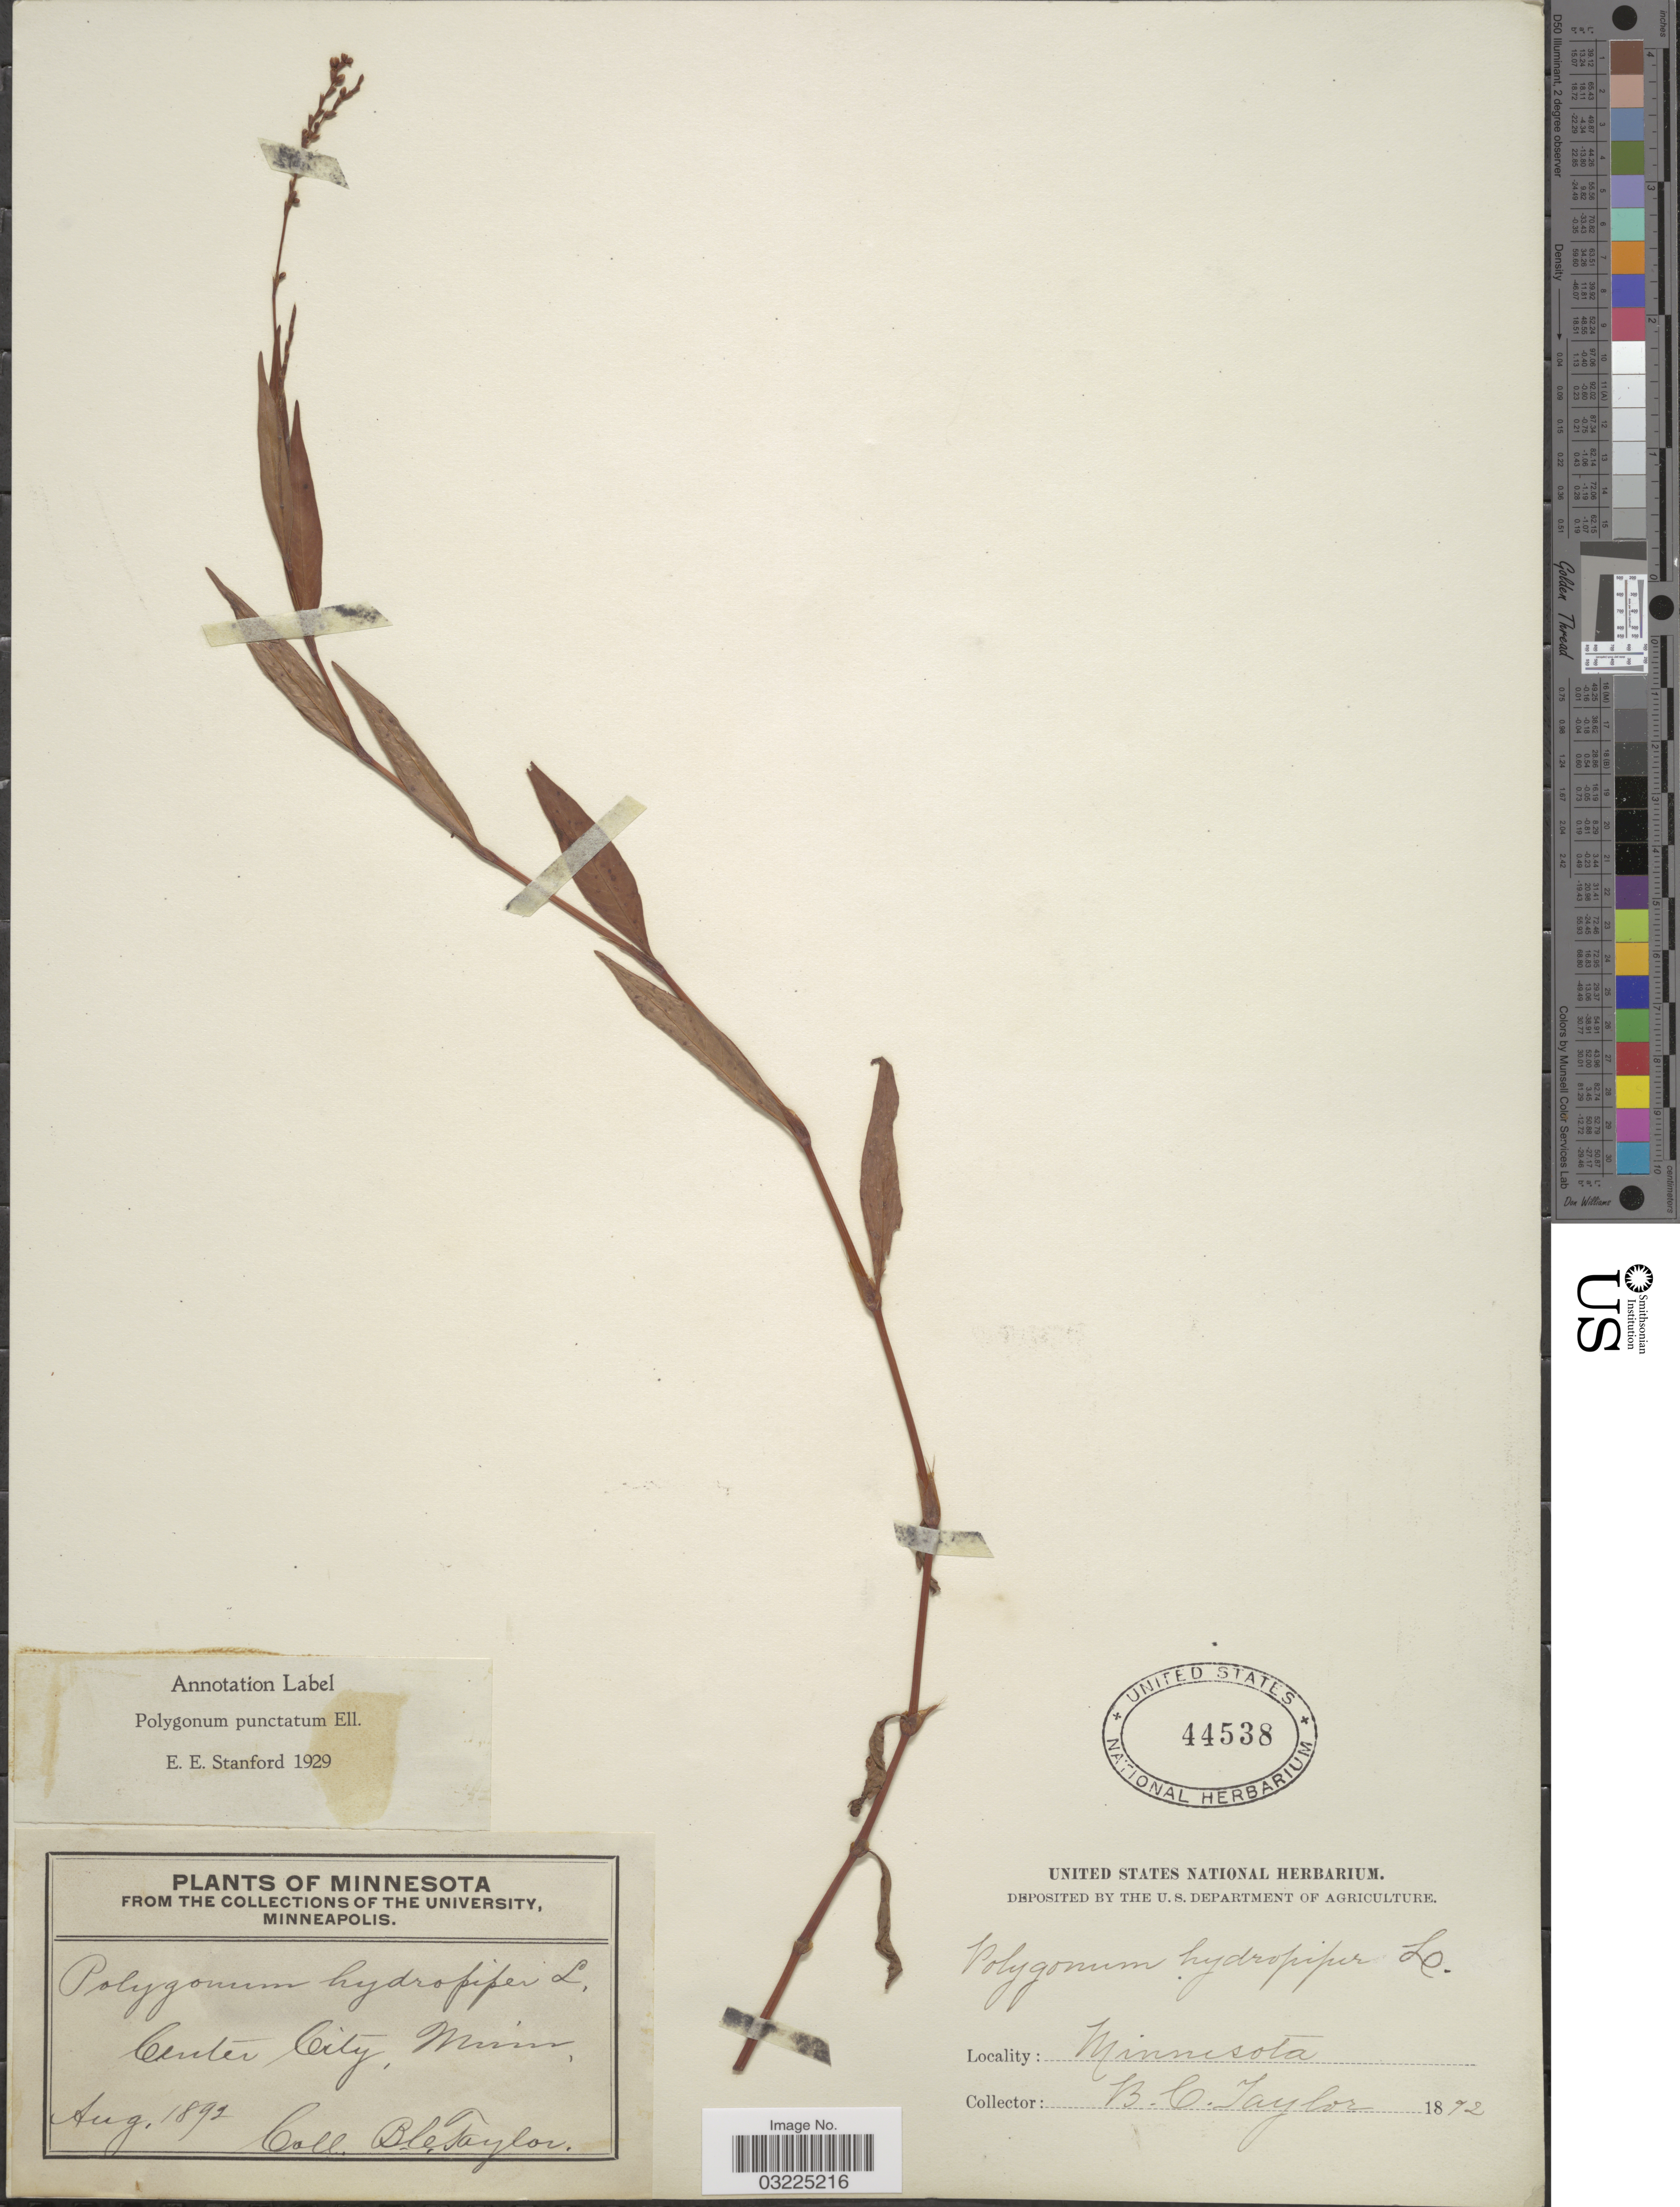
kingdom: Plantae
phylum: Tracheophyta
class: Magnoliopsida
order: Caryophyllales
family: Polygonaceae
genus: Persicaria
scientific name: Persicaria punctata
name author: (Elliott) Small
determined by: Atha, D. E.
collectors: B. C. Taylor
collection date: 1892-08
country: United States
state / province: Minnesota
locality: Center City.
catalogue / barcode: US 44538